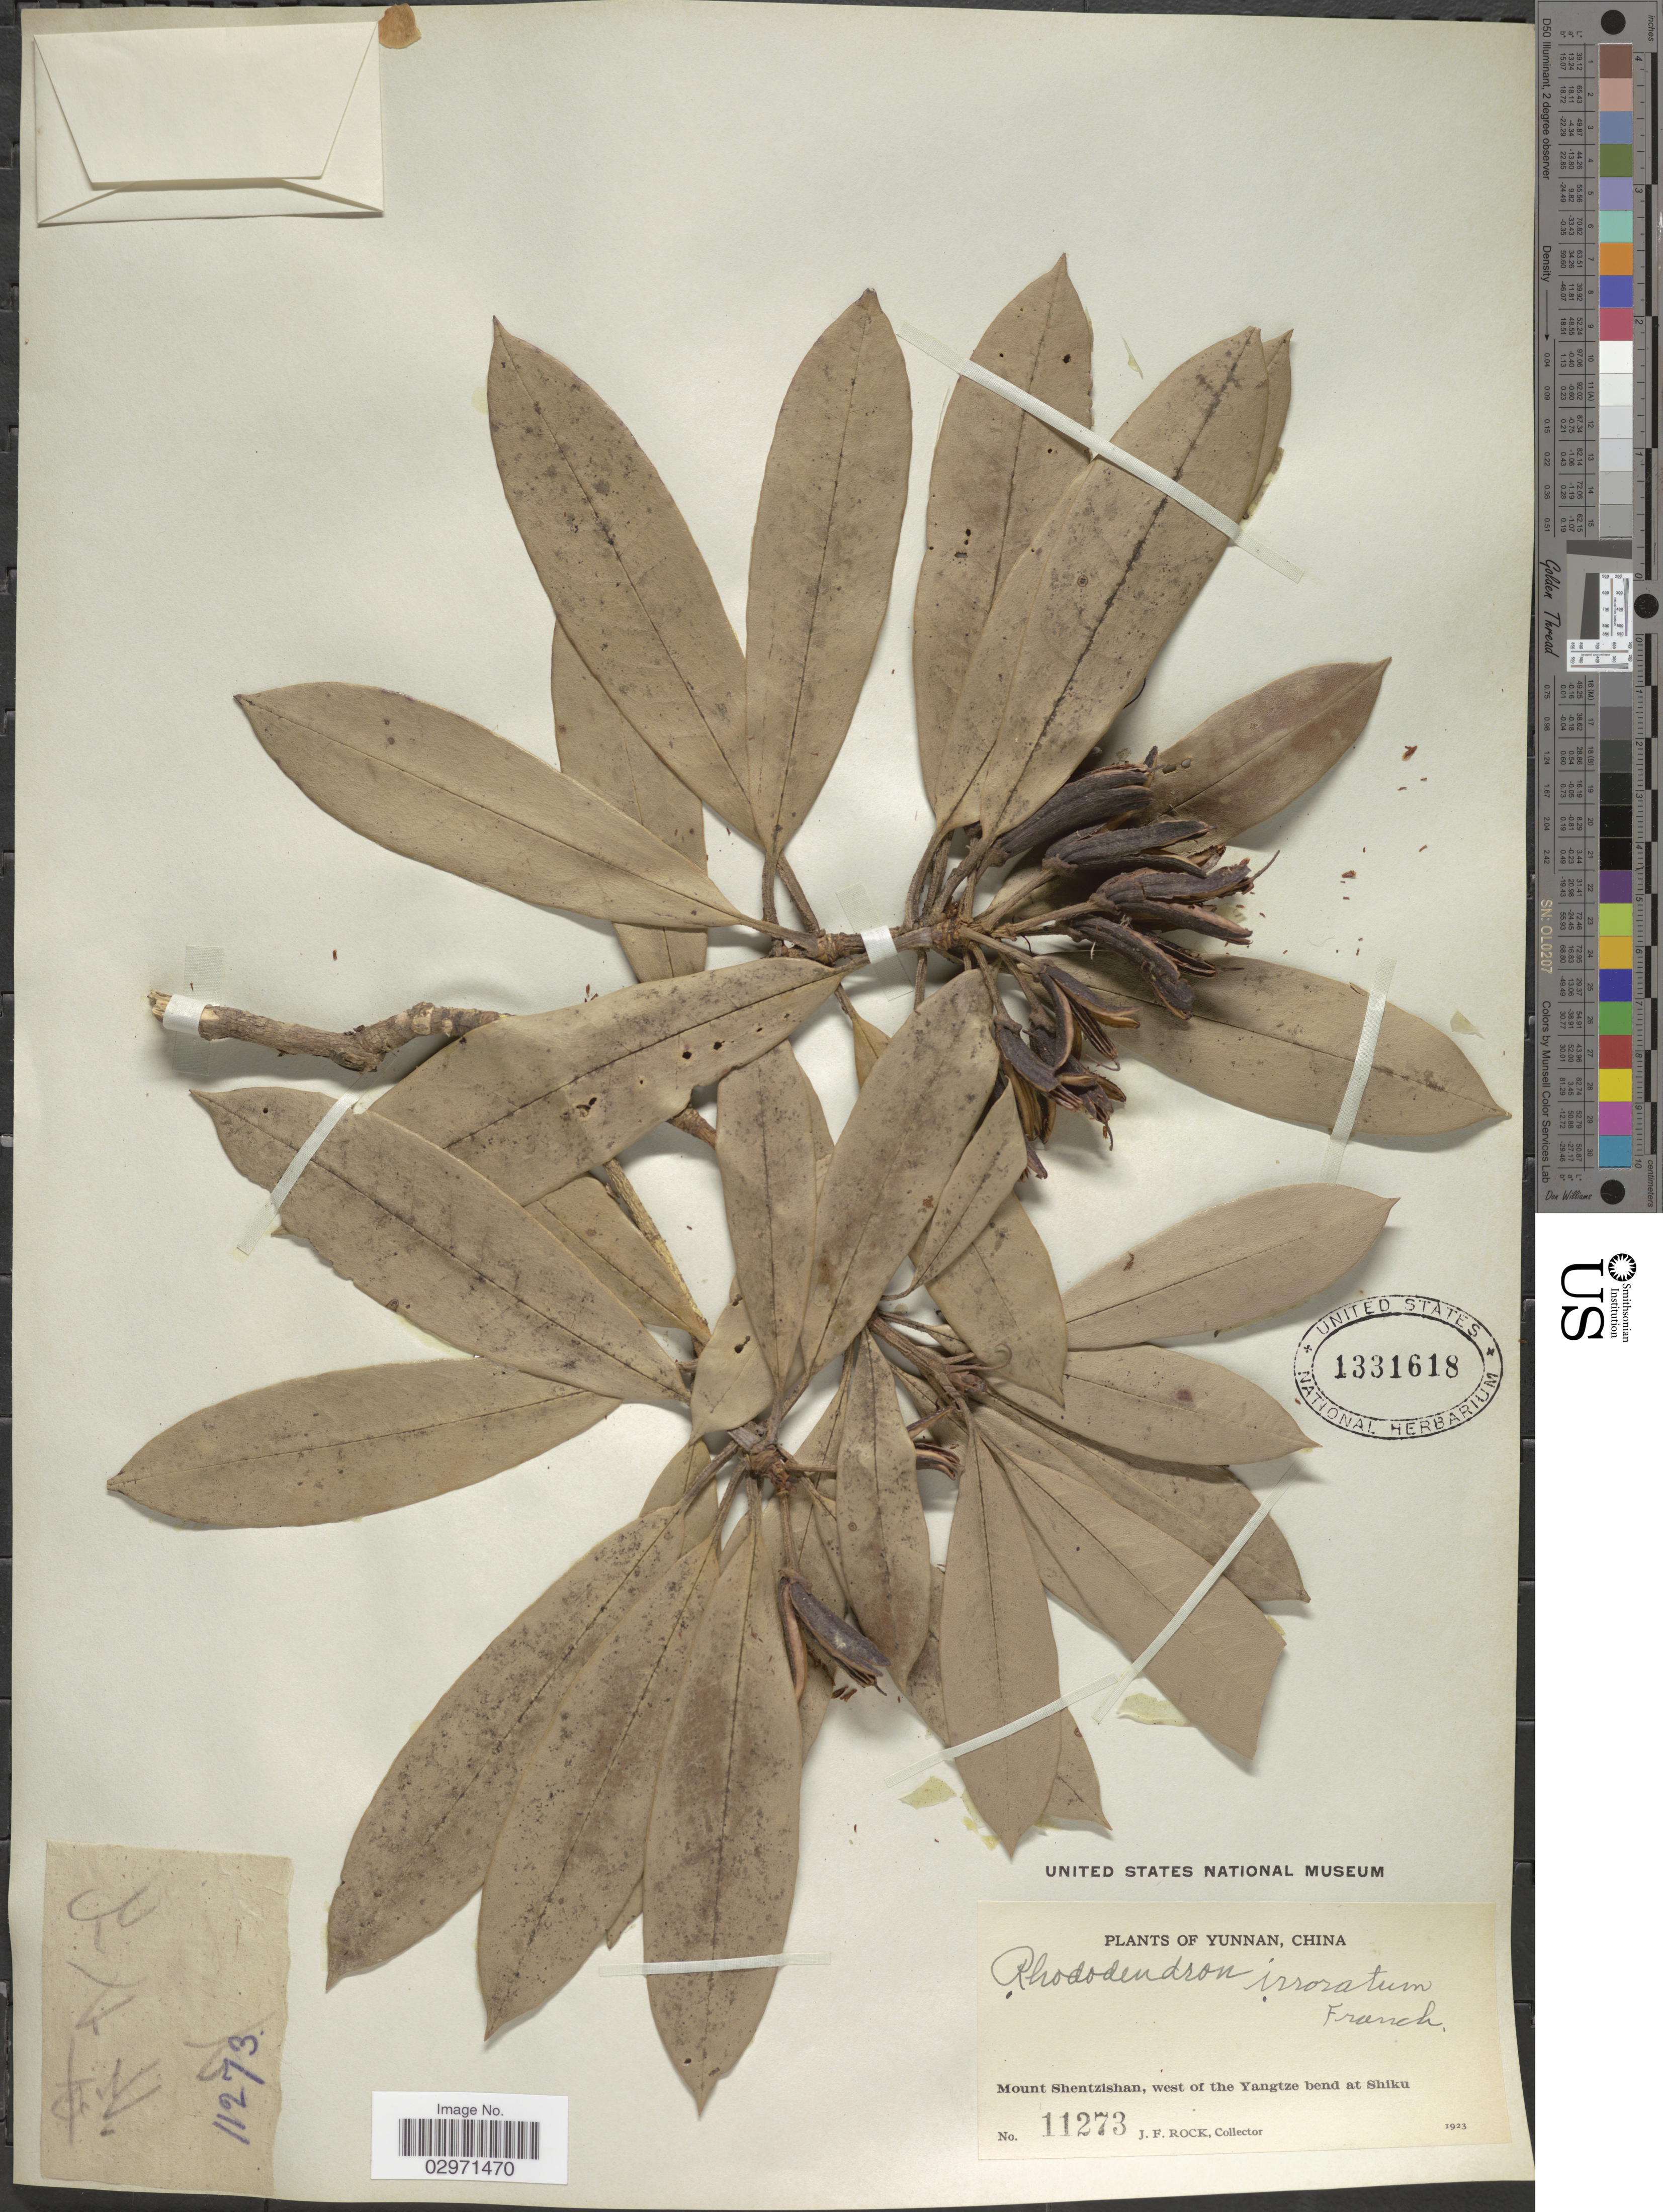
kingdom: Plantae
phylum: Tracheophyta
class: Magnoliopsida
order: Ericales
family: Ericaceae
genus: Rhododendron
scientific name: Rhododendron irroratum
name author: Franch.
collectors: J. Rock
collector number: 11273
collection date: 1923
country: China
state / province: Yunnan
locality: Mount Shentzishan, west of the Yangtze bend at Shiku.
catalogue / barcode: US 1331618